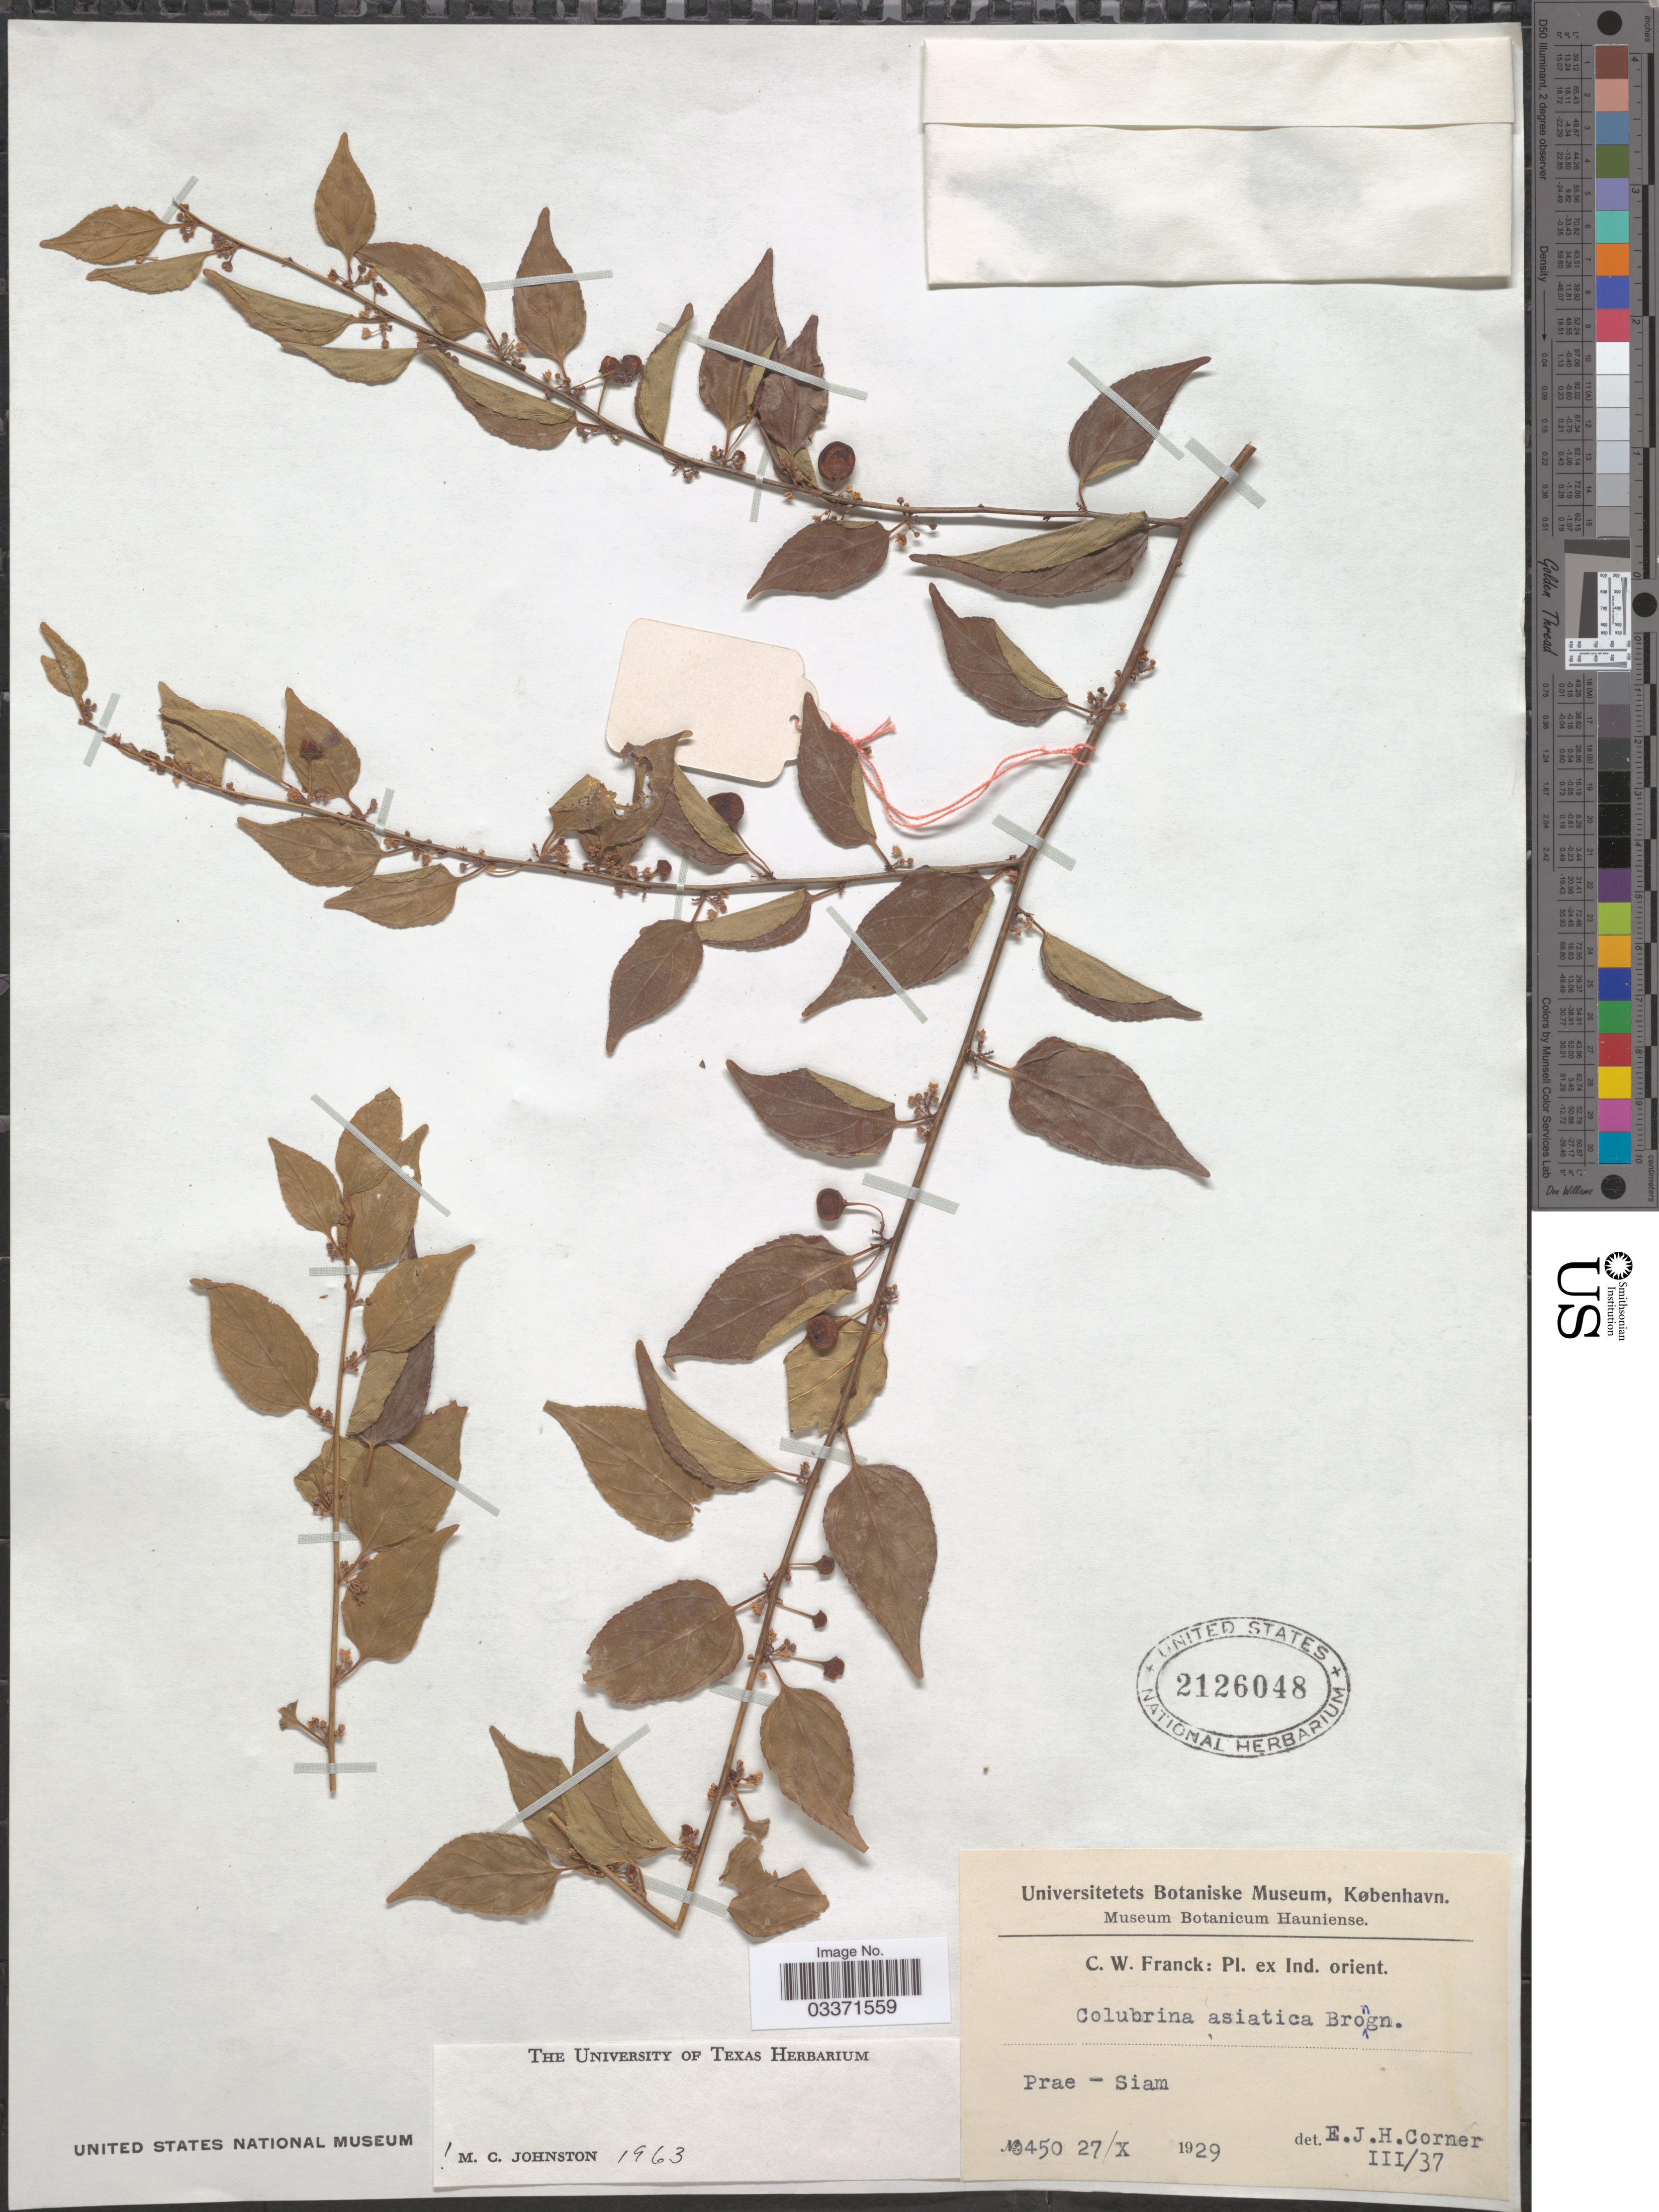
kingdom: Plantae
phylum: Tracheophyta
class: Magnoliopsida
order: Rosales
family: Rhamnaceae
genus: Colubrina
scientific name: Colubrina asiatica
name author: (L.) Brongn.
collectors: C. Franck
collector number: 0450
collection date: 1929-10-27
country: Thailand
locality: Ex. Ind. orient., Prae - Siam.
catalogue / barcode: US 2126048